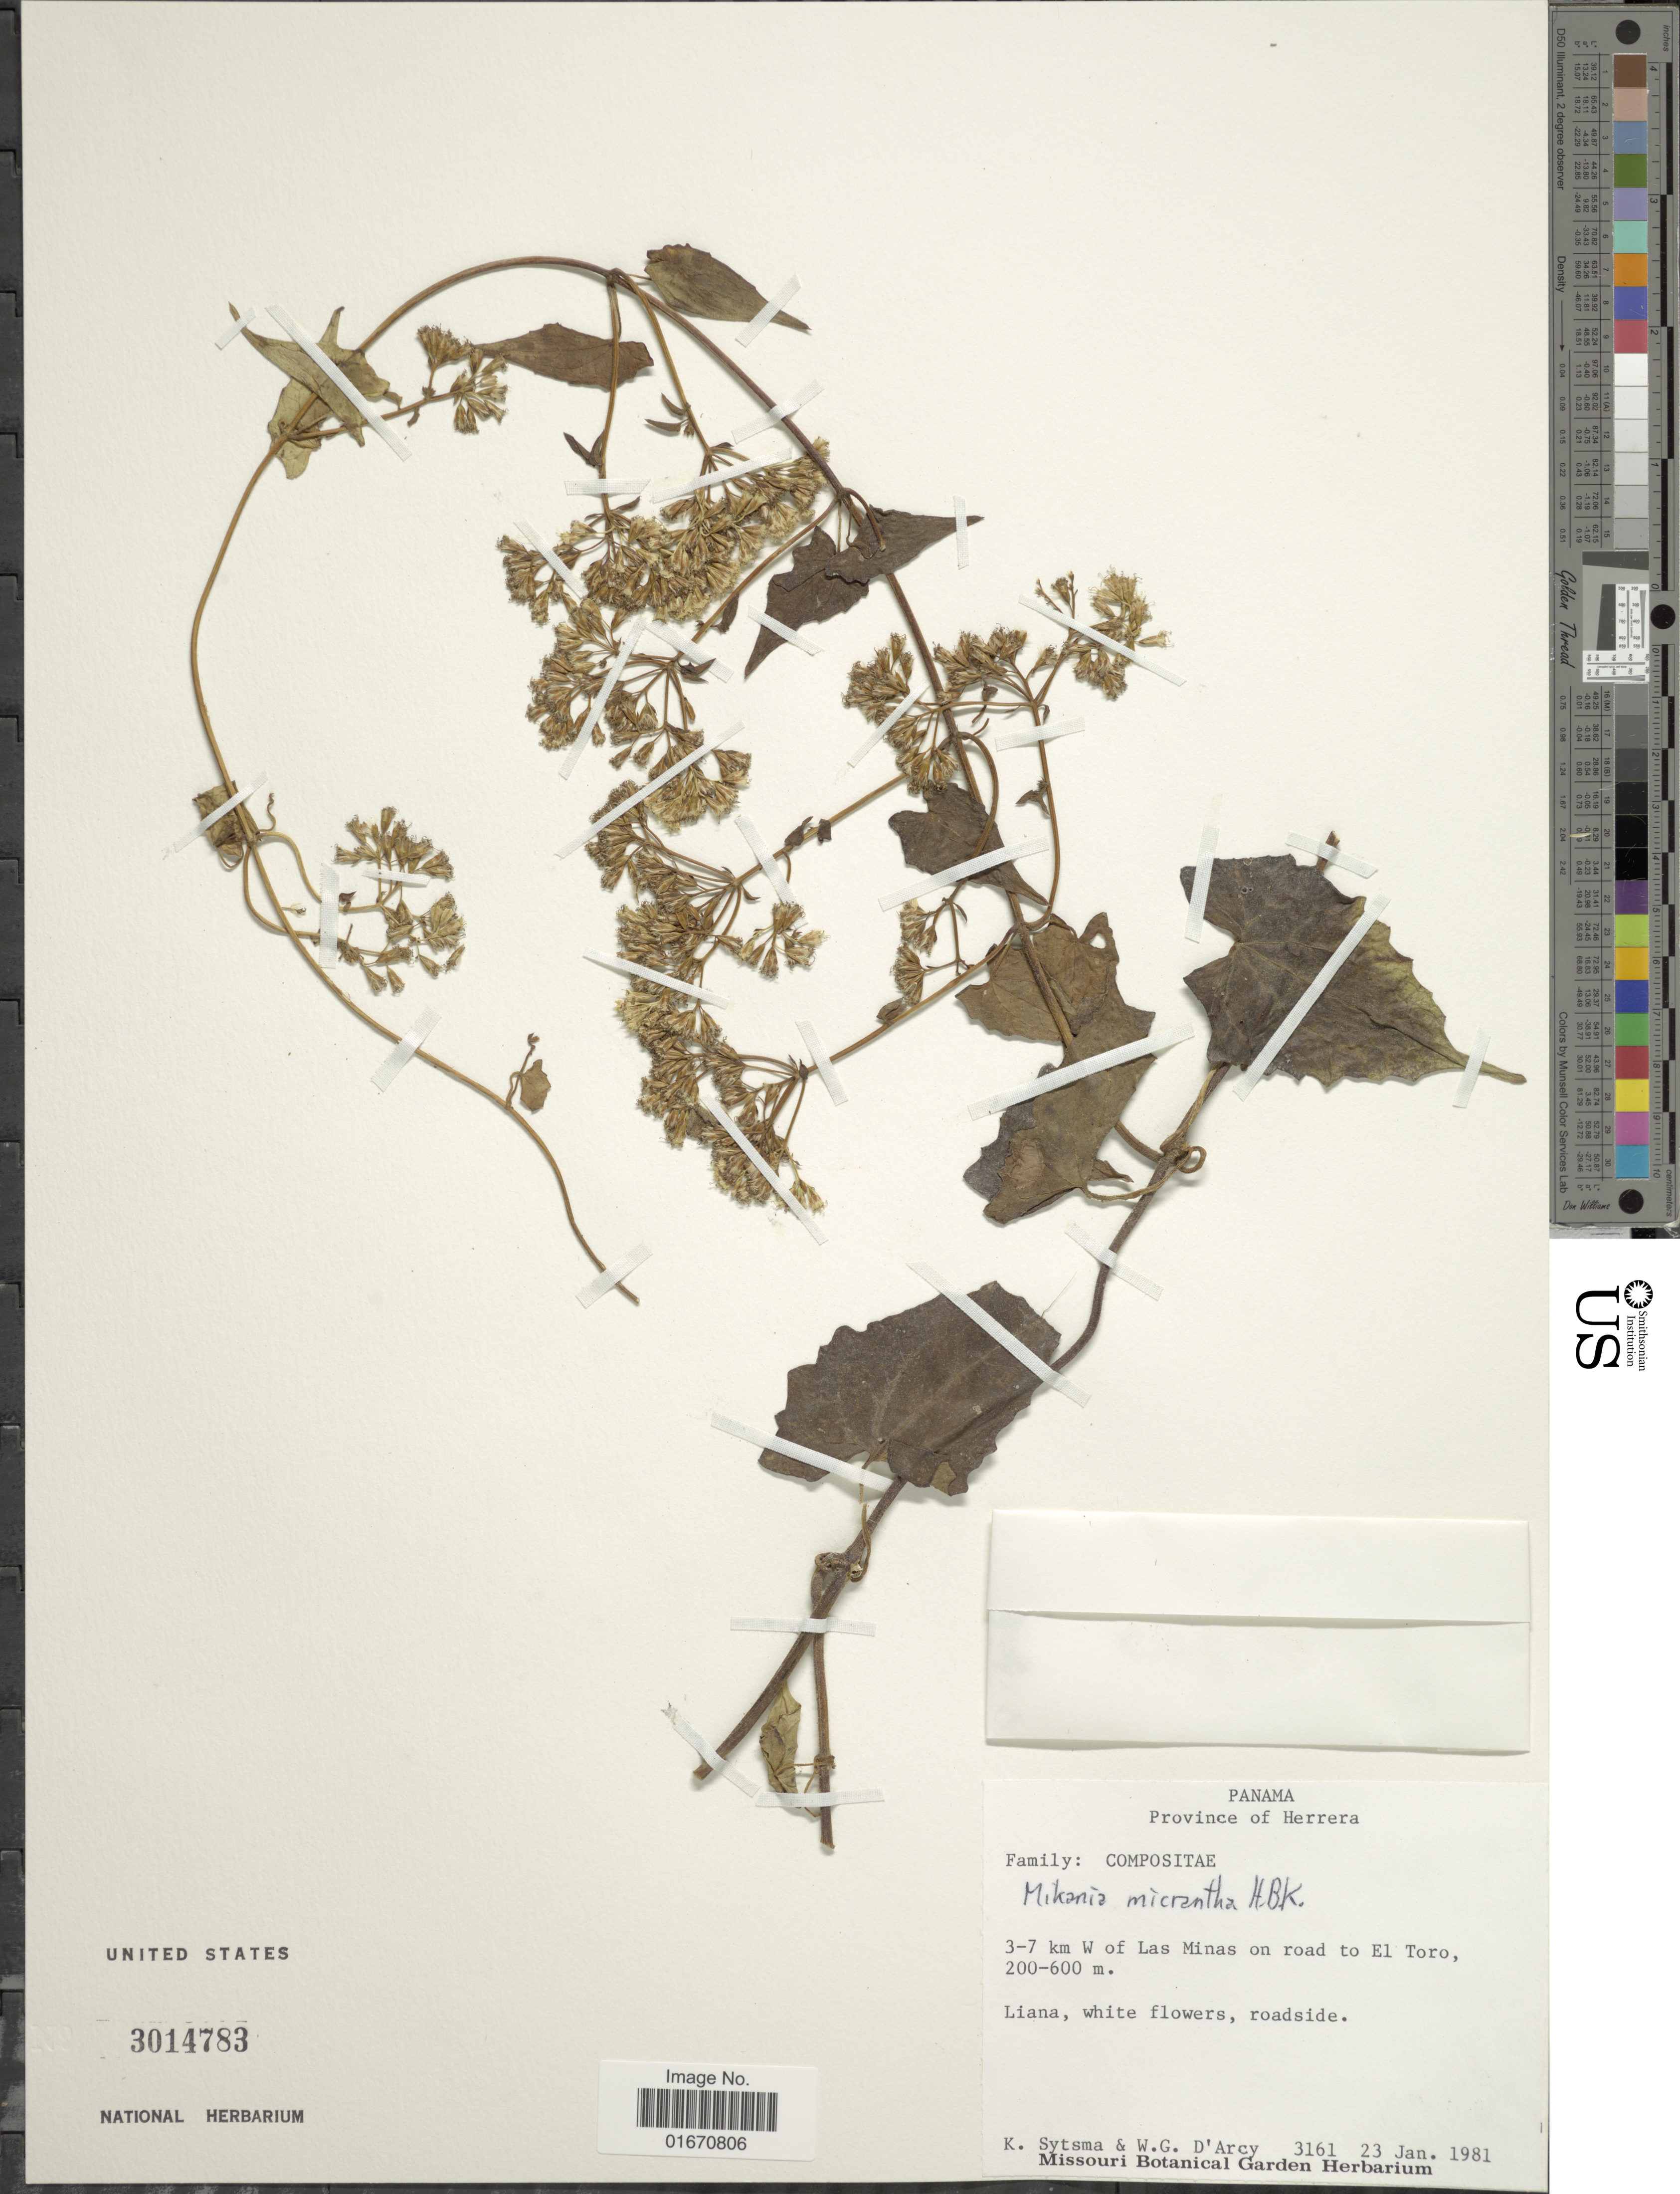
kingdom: Plantae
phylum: Tracheophyta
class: Magnoliopsida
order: Asterales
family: Asteraceae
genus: Mikania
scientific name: Mikania micrantha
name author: Kunth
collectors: K. J. Sytsma & W. G. D'Arcy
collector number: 3161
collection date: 1981-01-23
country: Panama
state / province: Herrera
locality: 3-7 km W of Las Minas on road to El Toro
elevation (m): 200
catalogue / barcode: US 3014783